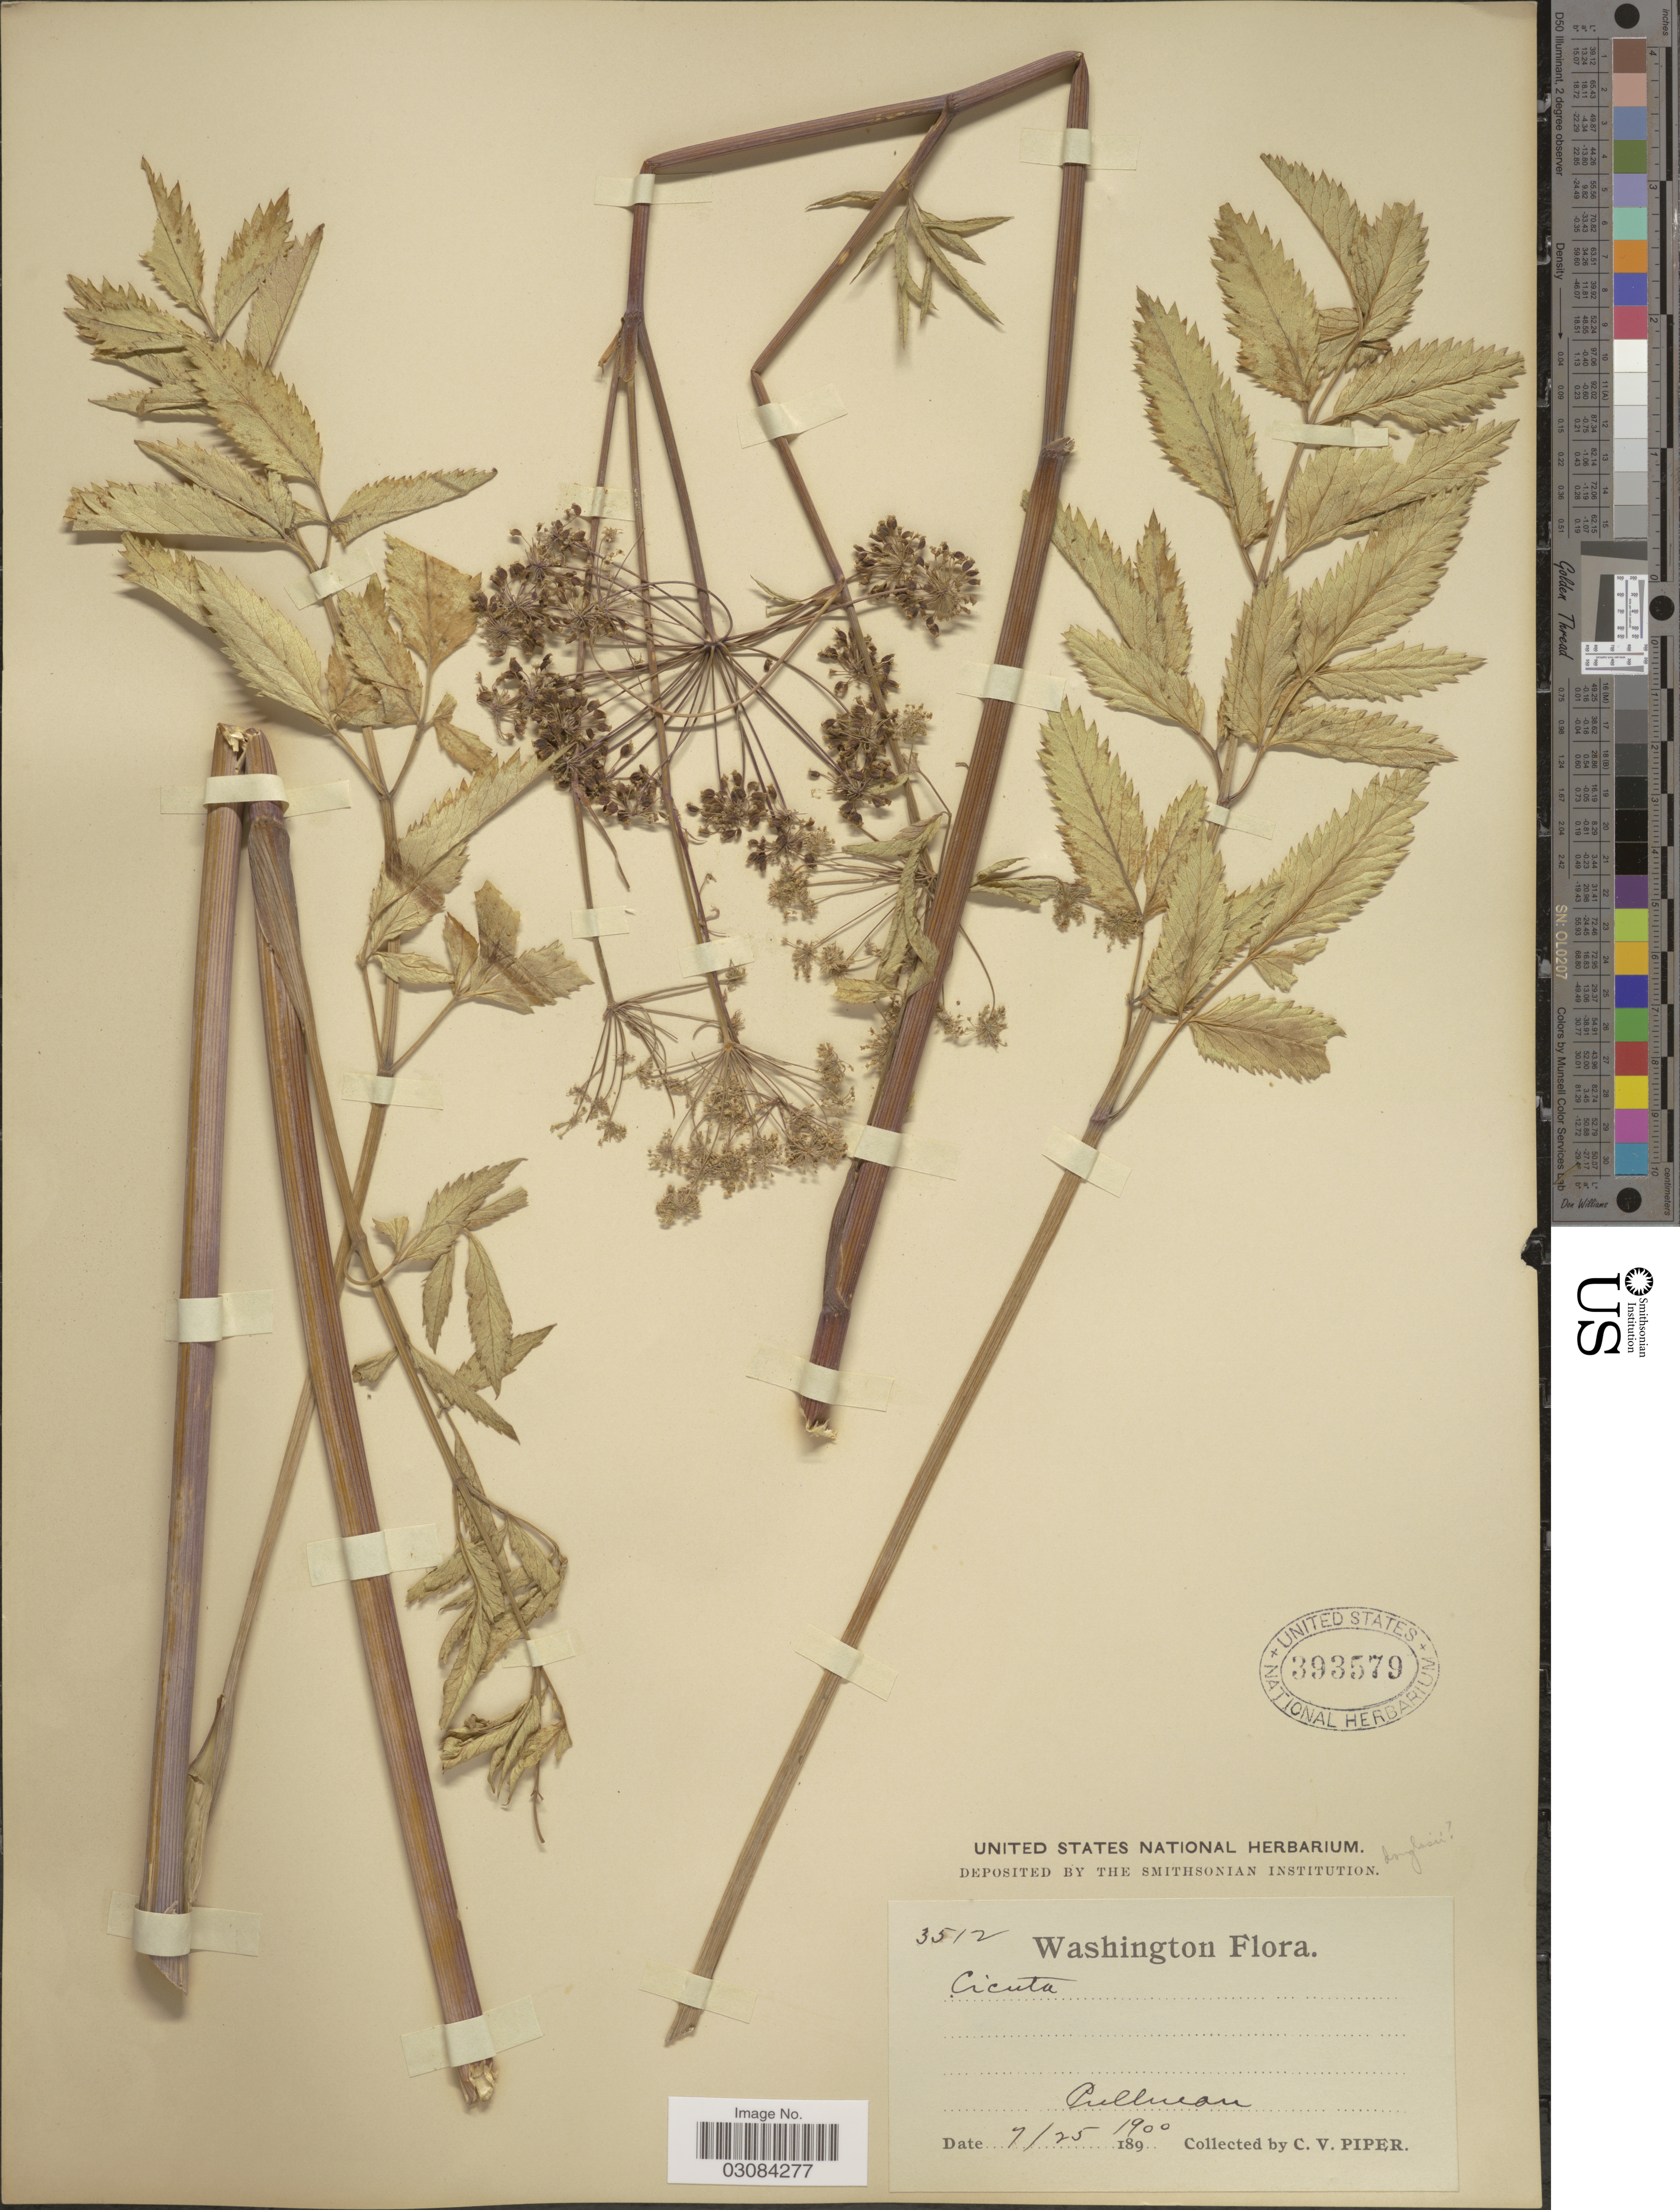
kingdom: Plantae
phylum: Tracheophyta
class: Magnoliopsida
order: Apiales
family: Apiaceae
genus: Cicuta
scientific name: Cicuta douglasii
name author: (DC.) J.M. Coult. & Rose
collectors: C. V. Piper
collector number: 3512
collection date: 1900-07-25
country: United States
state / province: Washington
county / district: Whitman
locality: Pullman.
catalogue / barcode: US 393579